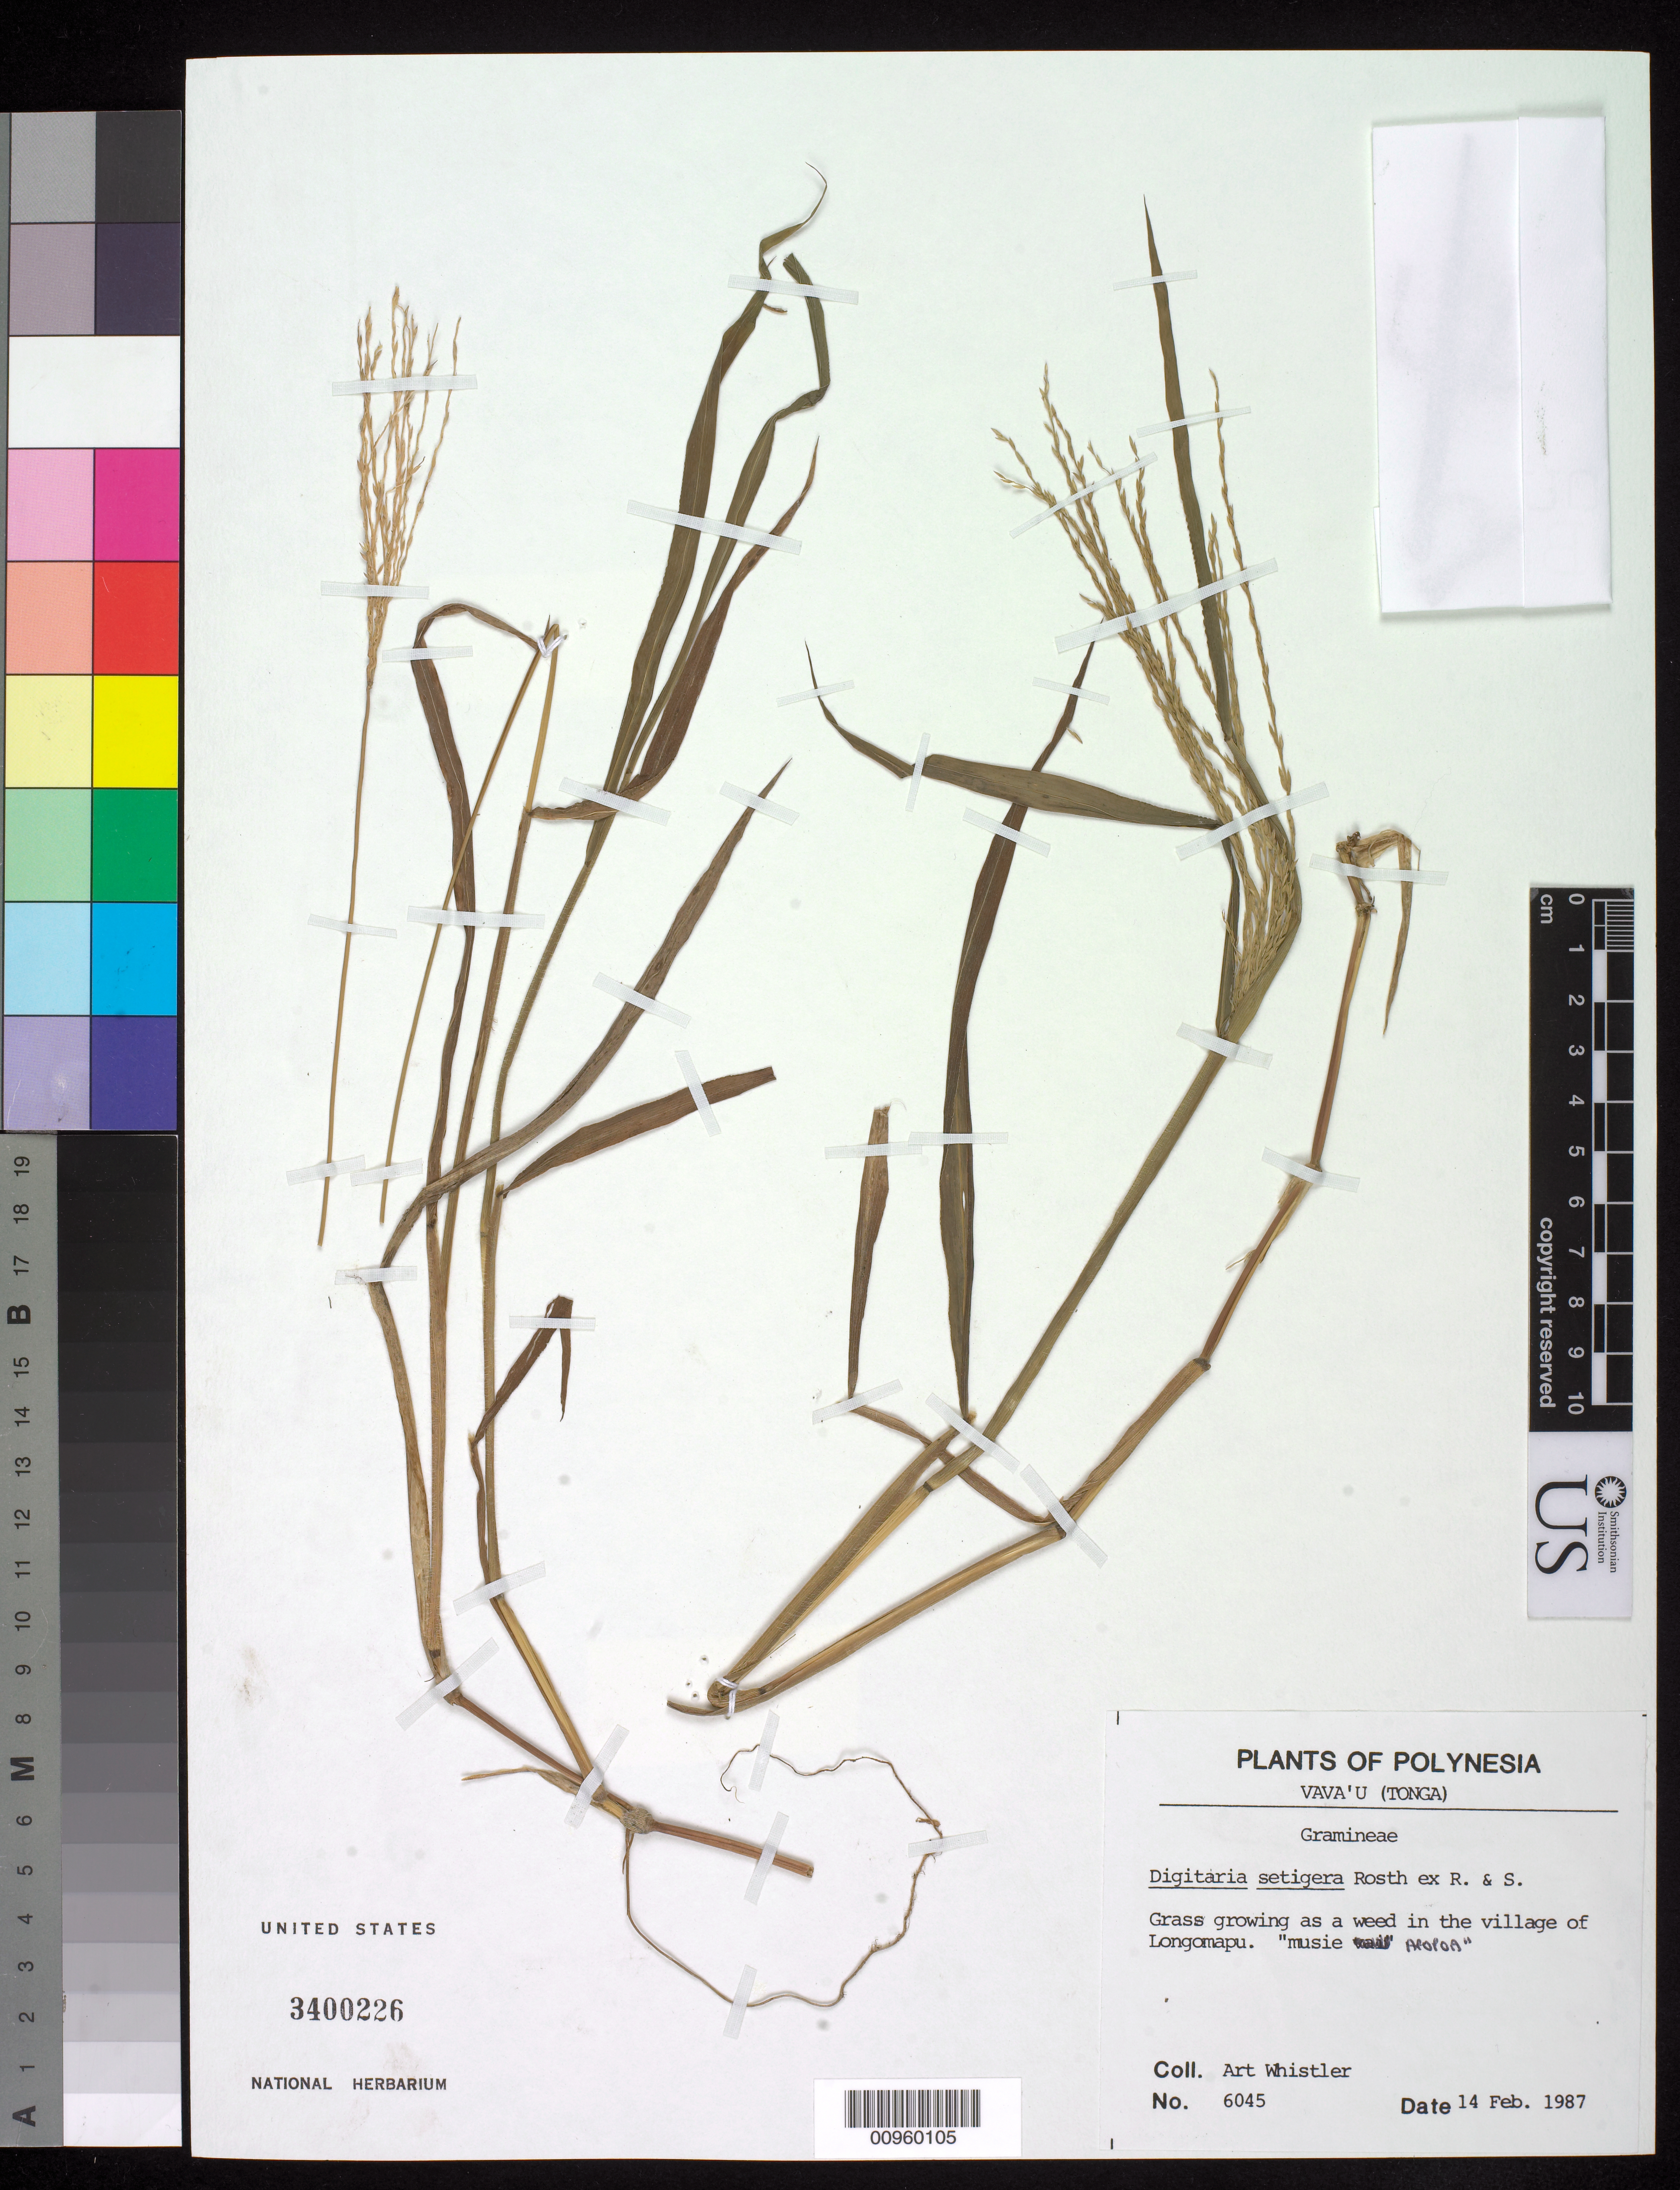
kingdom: Plantae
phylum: Tracheophyta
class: Liliopsida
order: Poales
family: Poaceae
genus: Digitaria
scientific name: Digitaria setigera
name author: Roth in Roem. & Schult.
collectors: A. Whistler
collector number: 6045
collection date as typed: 14 Feb 1987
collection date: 1987-02-14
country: Tonga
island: Vava'u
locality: Grass growing as weed in the village of Longomapu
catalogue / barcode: US 3400226